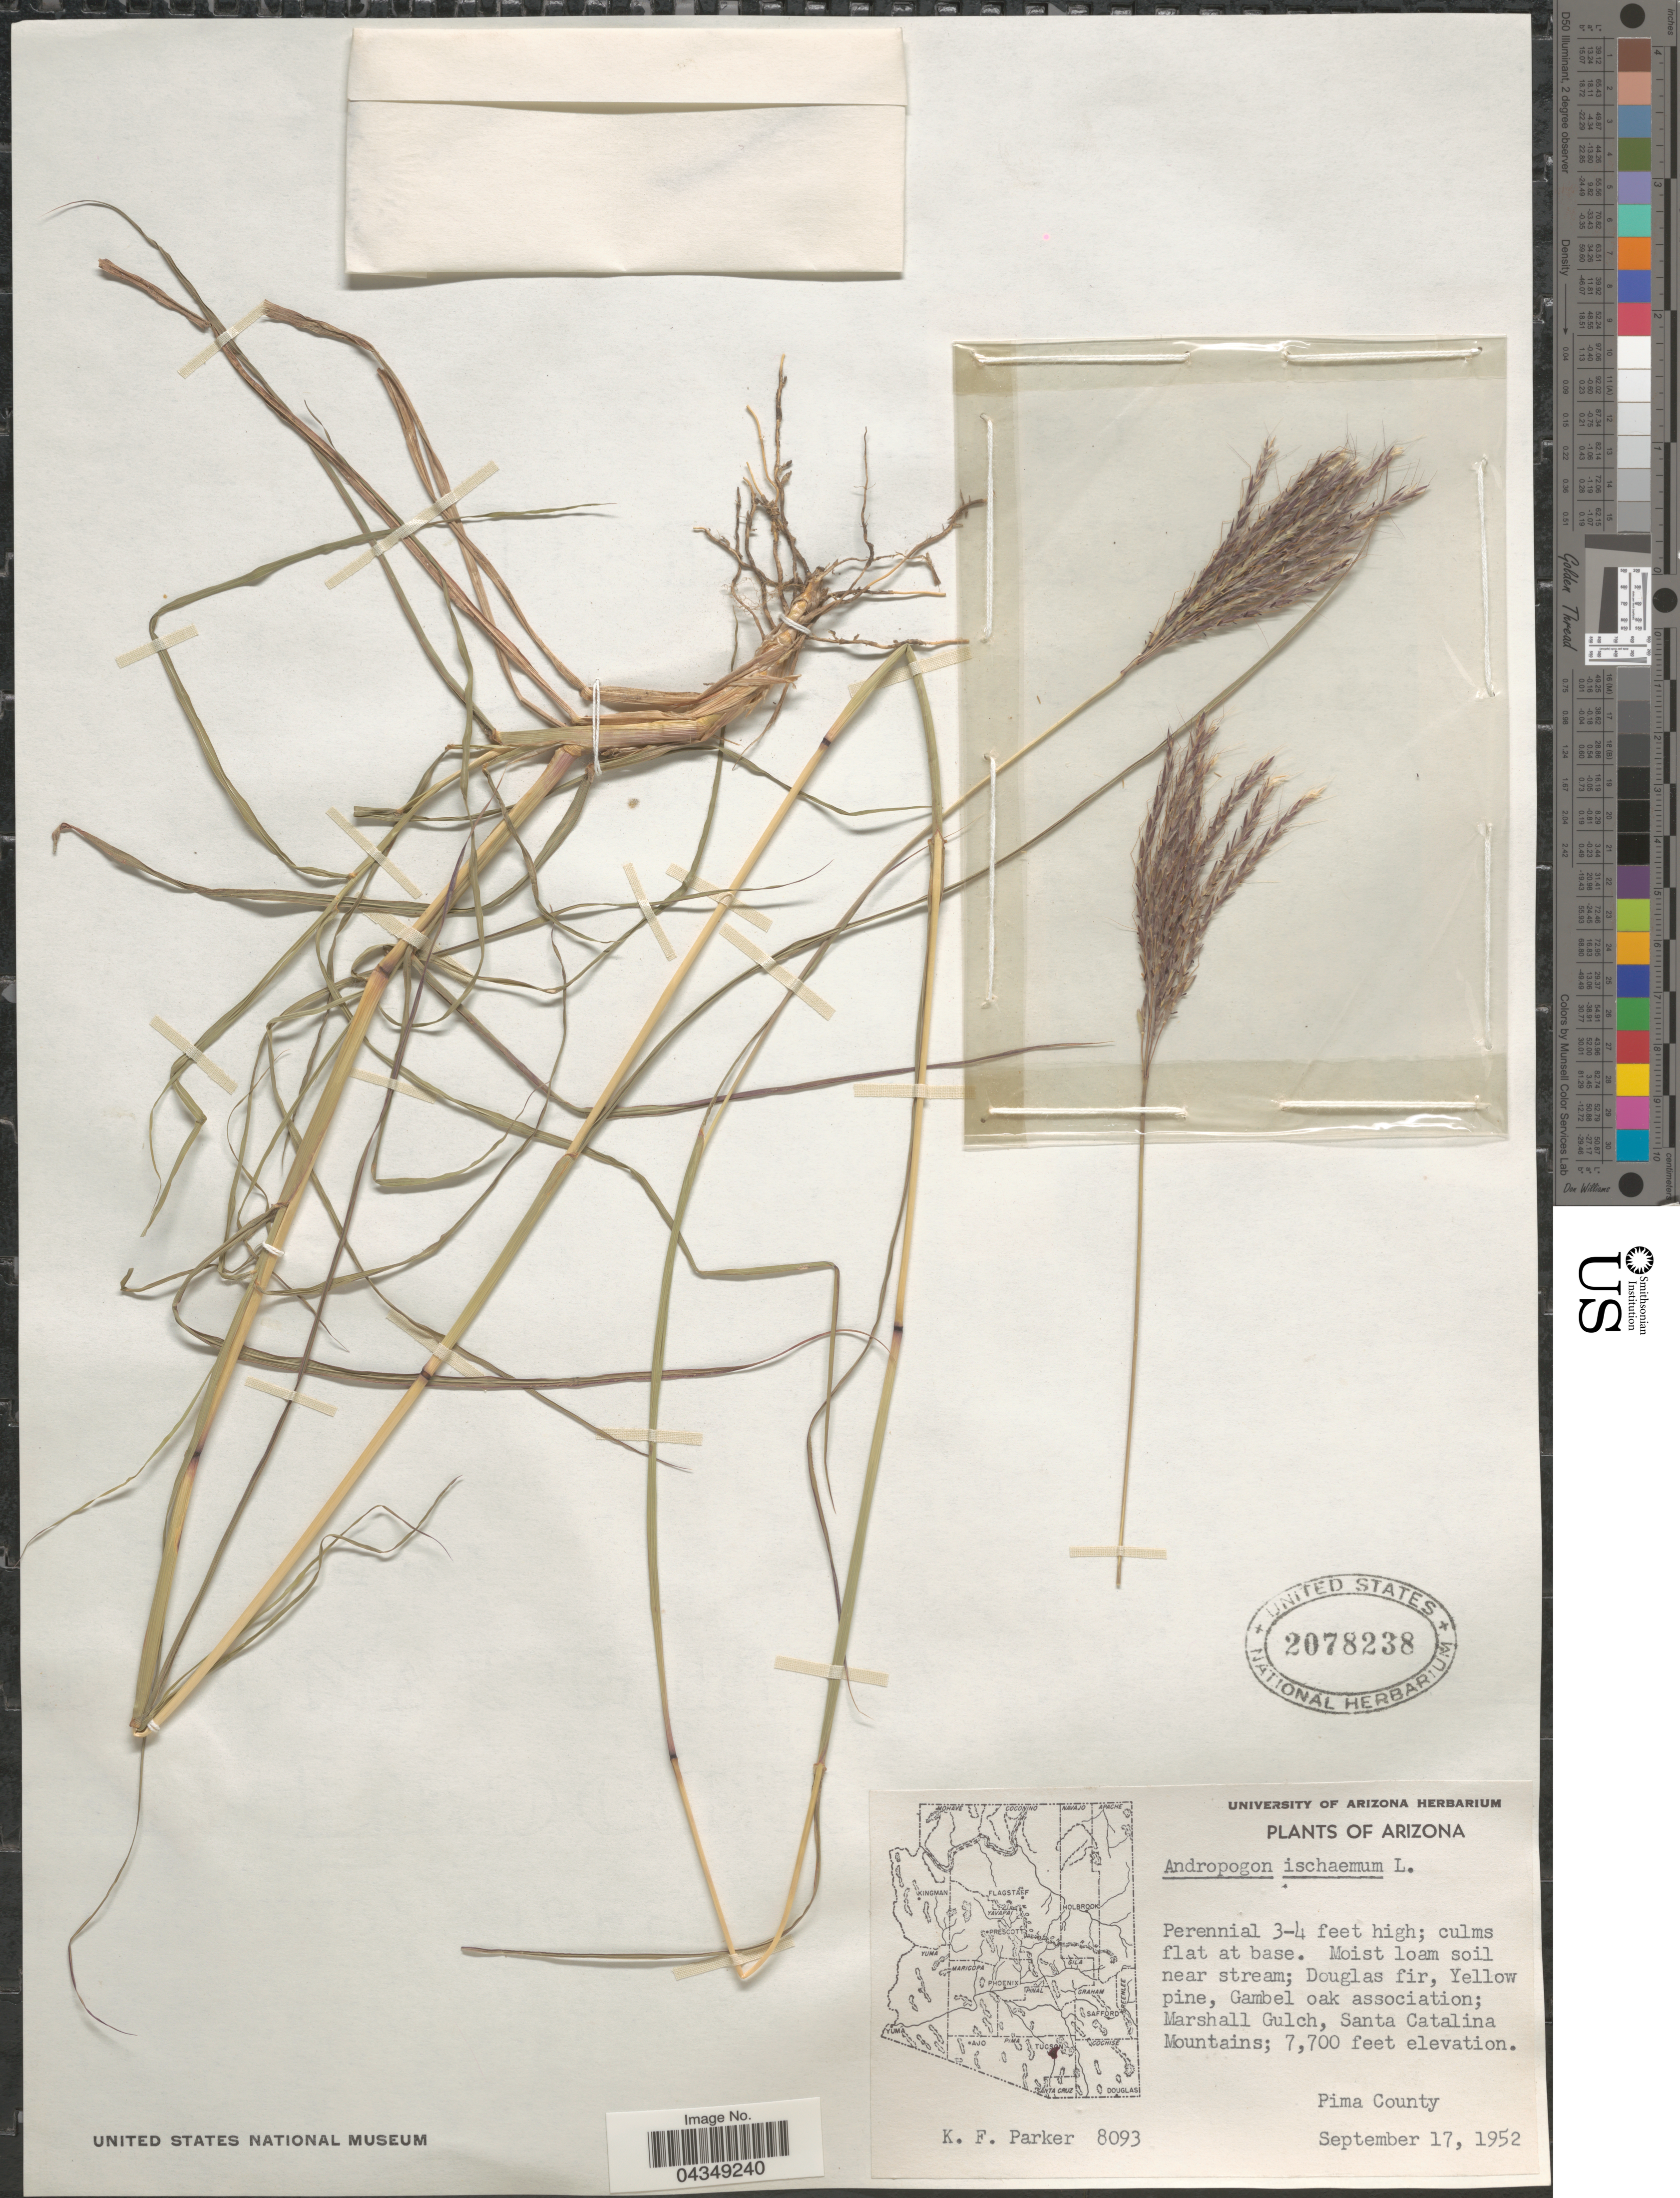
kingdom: Plantae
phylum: Tracheophyta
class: Liliopsida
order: Poales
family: Poaceae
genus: Bothriochloa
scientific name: Bothriochloa ischaemum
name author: (L.) Keng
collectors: K. F. Parker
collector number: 8093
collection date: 1952-09-17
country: United States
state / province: Arizona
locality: Moist loam soil near stream; Douglas fir, Yellow pine, Gambel oak association; Marshall Gulch, Santa Catalina Mountains. Pima County.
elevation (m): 2347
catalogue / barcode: US 2078238